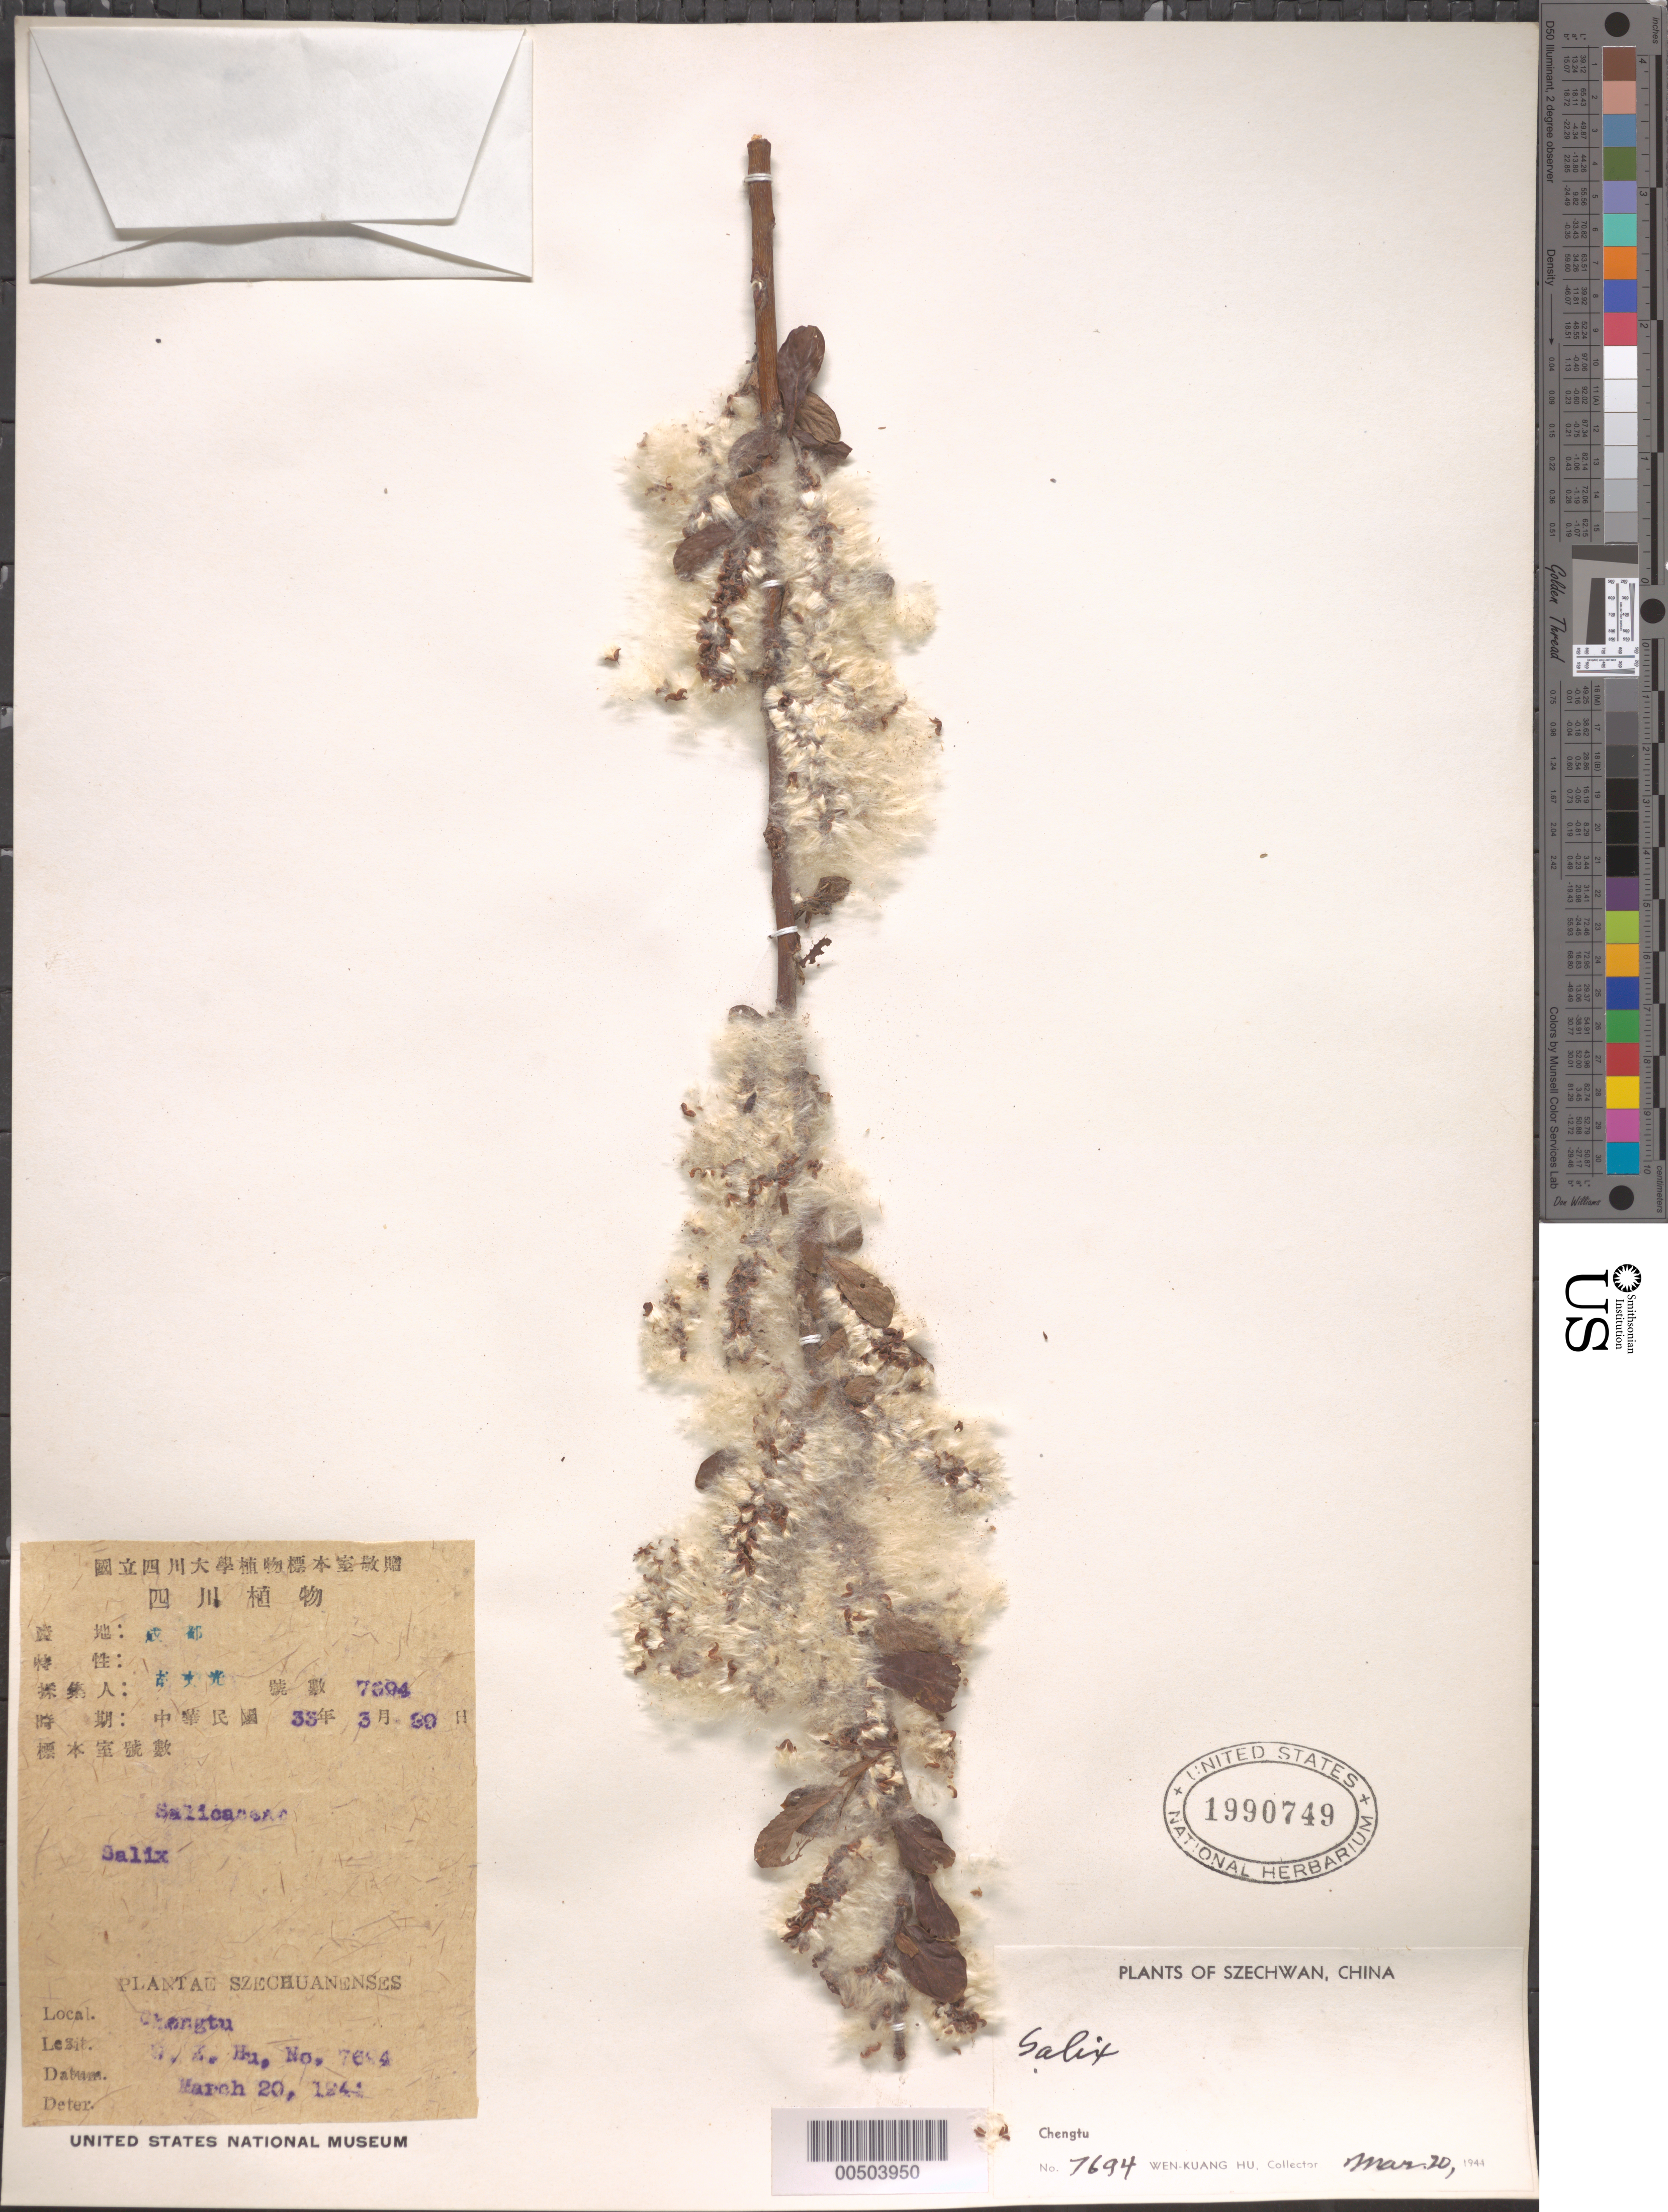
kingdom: Plantae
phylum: Tracheophyta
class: Magnoliopsida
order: Malpighiales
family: Salicaceae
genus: Salix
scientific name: Salix sp.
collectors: W. Y. Hu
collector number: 7694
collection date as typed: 20 Mar 1944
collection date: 1944-03-20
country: China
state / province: Sichuan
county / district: Chengdu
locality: Ch'eng-tu Shih. [= Chengdu Shi]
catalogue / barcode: US 1990749